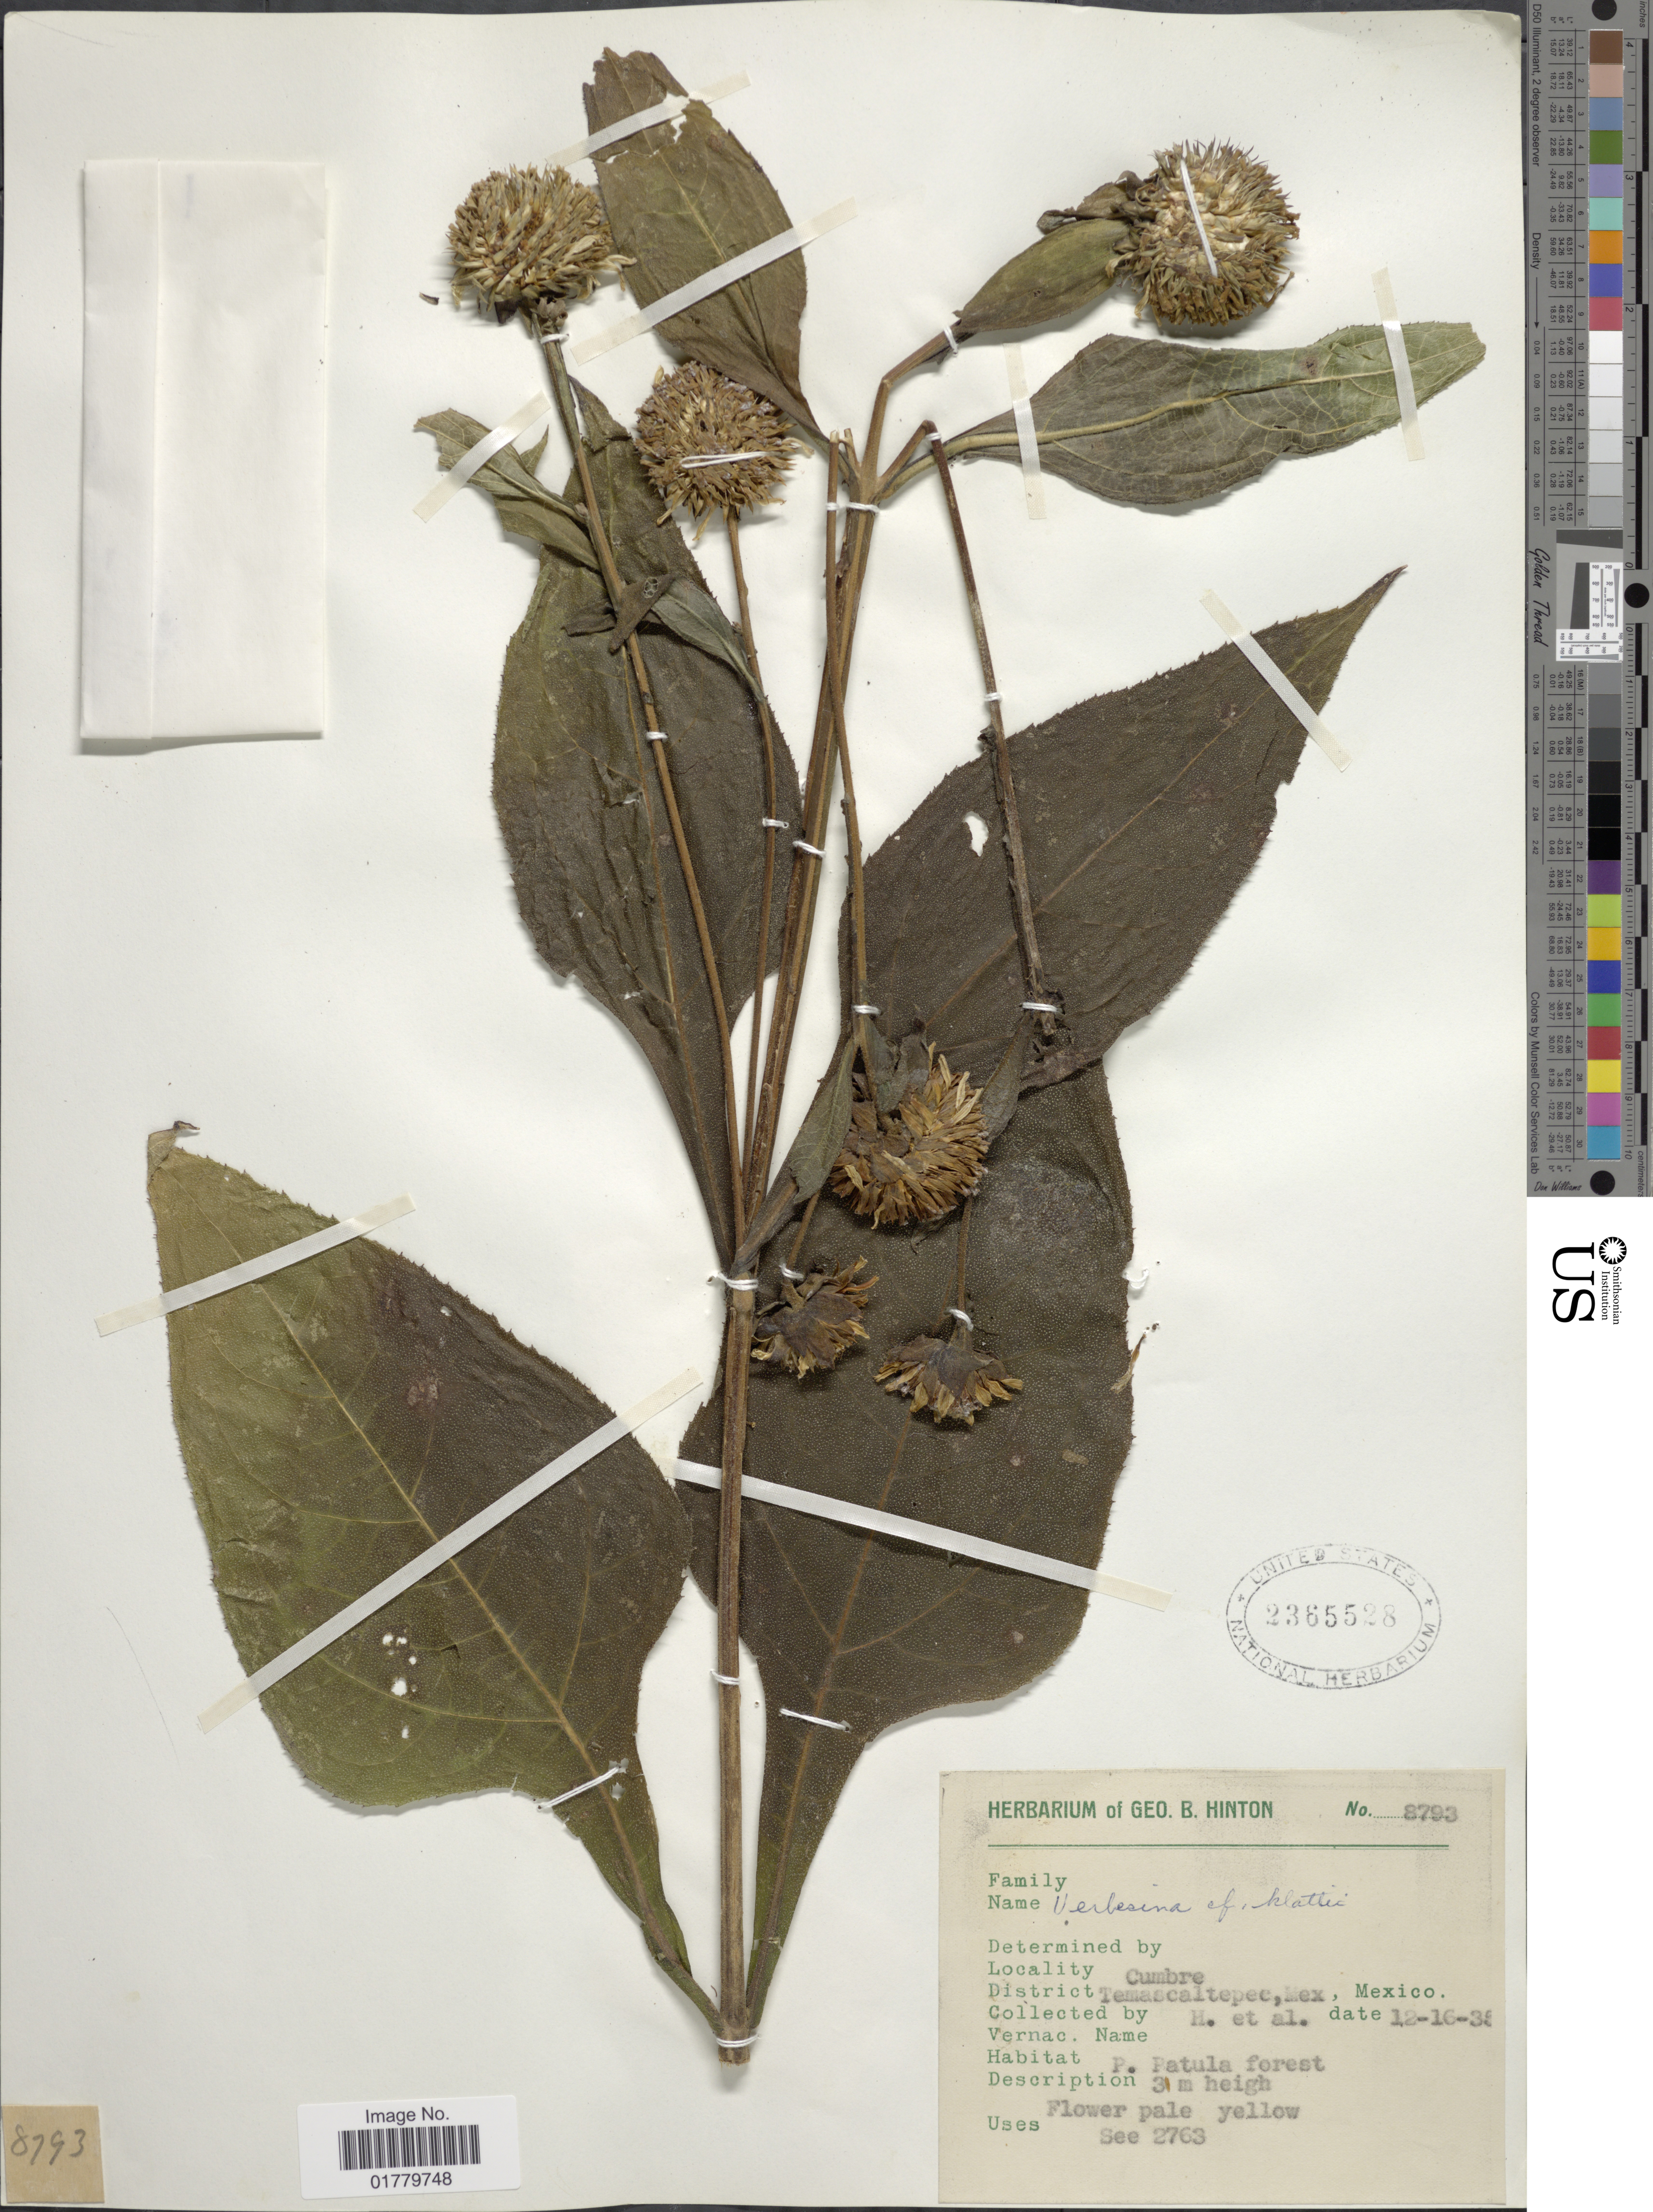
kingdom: Plantae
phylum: Tracheophyta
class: Magnoliopsida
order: Asterales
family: Asteraceae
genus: Verbesina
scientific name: Verbesina klattii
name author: B.L. Rob. & Greenm.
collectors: G. B. Hinton & et al.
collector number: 8793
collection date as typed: Transcribed d/m/y: 16/12/35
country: Mexico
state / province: México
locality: Cumbre. District Temascaltepec, Mex, Mexico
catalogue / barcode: US 2365528